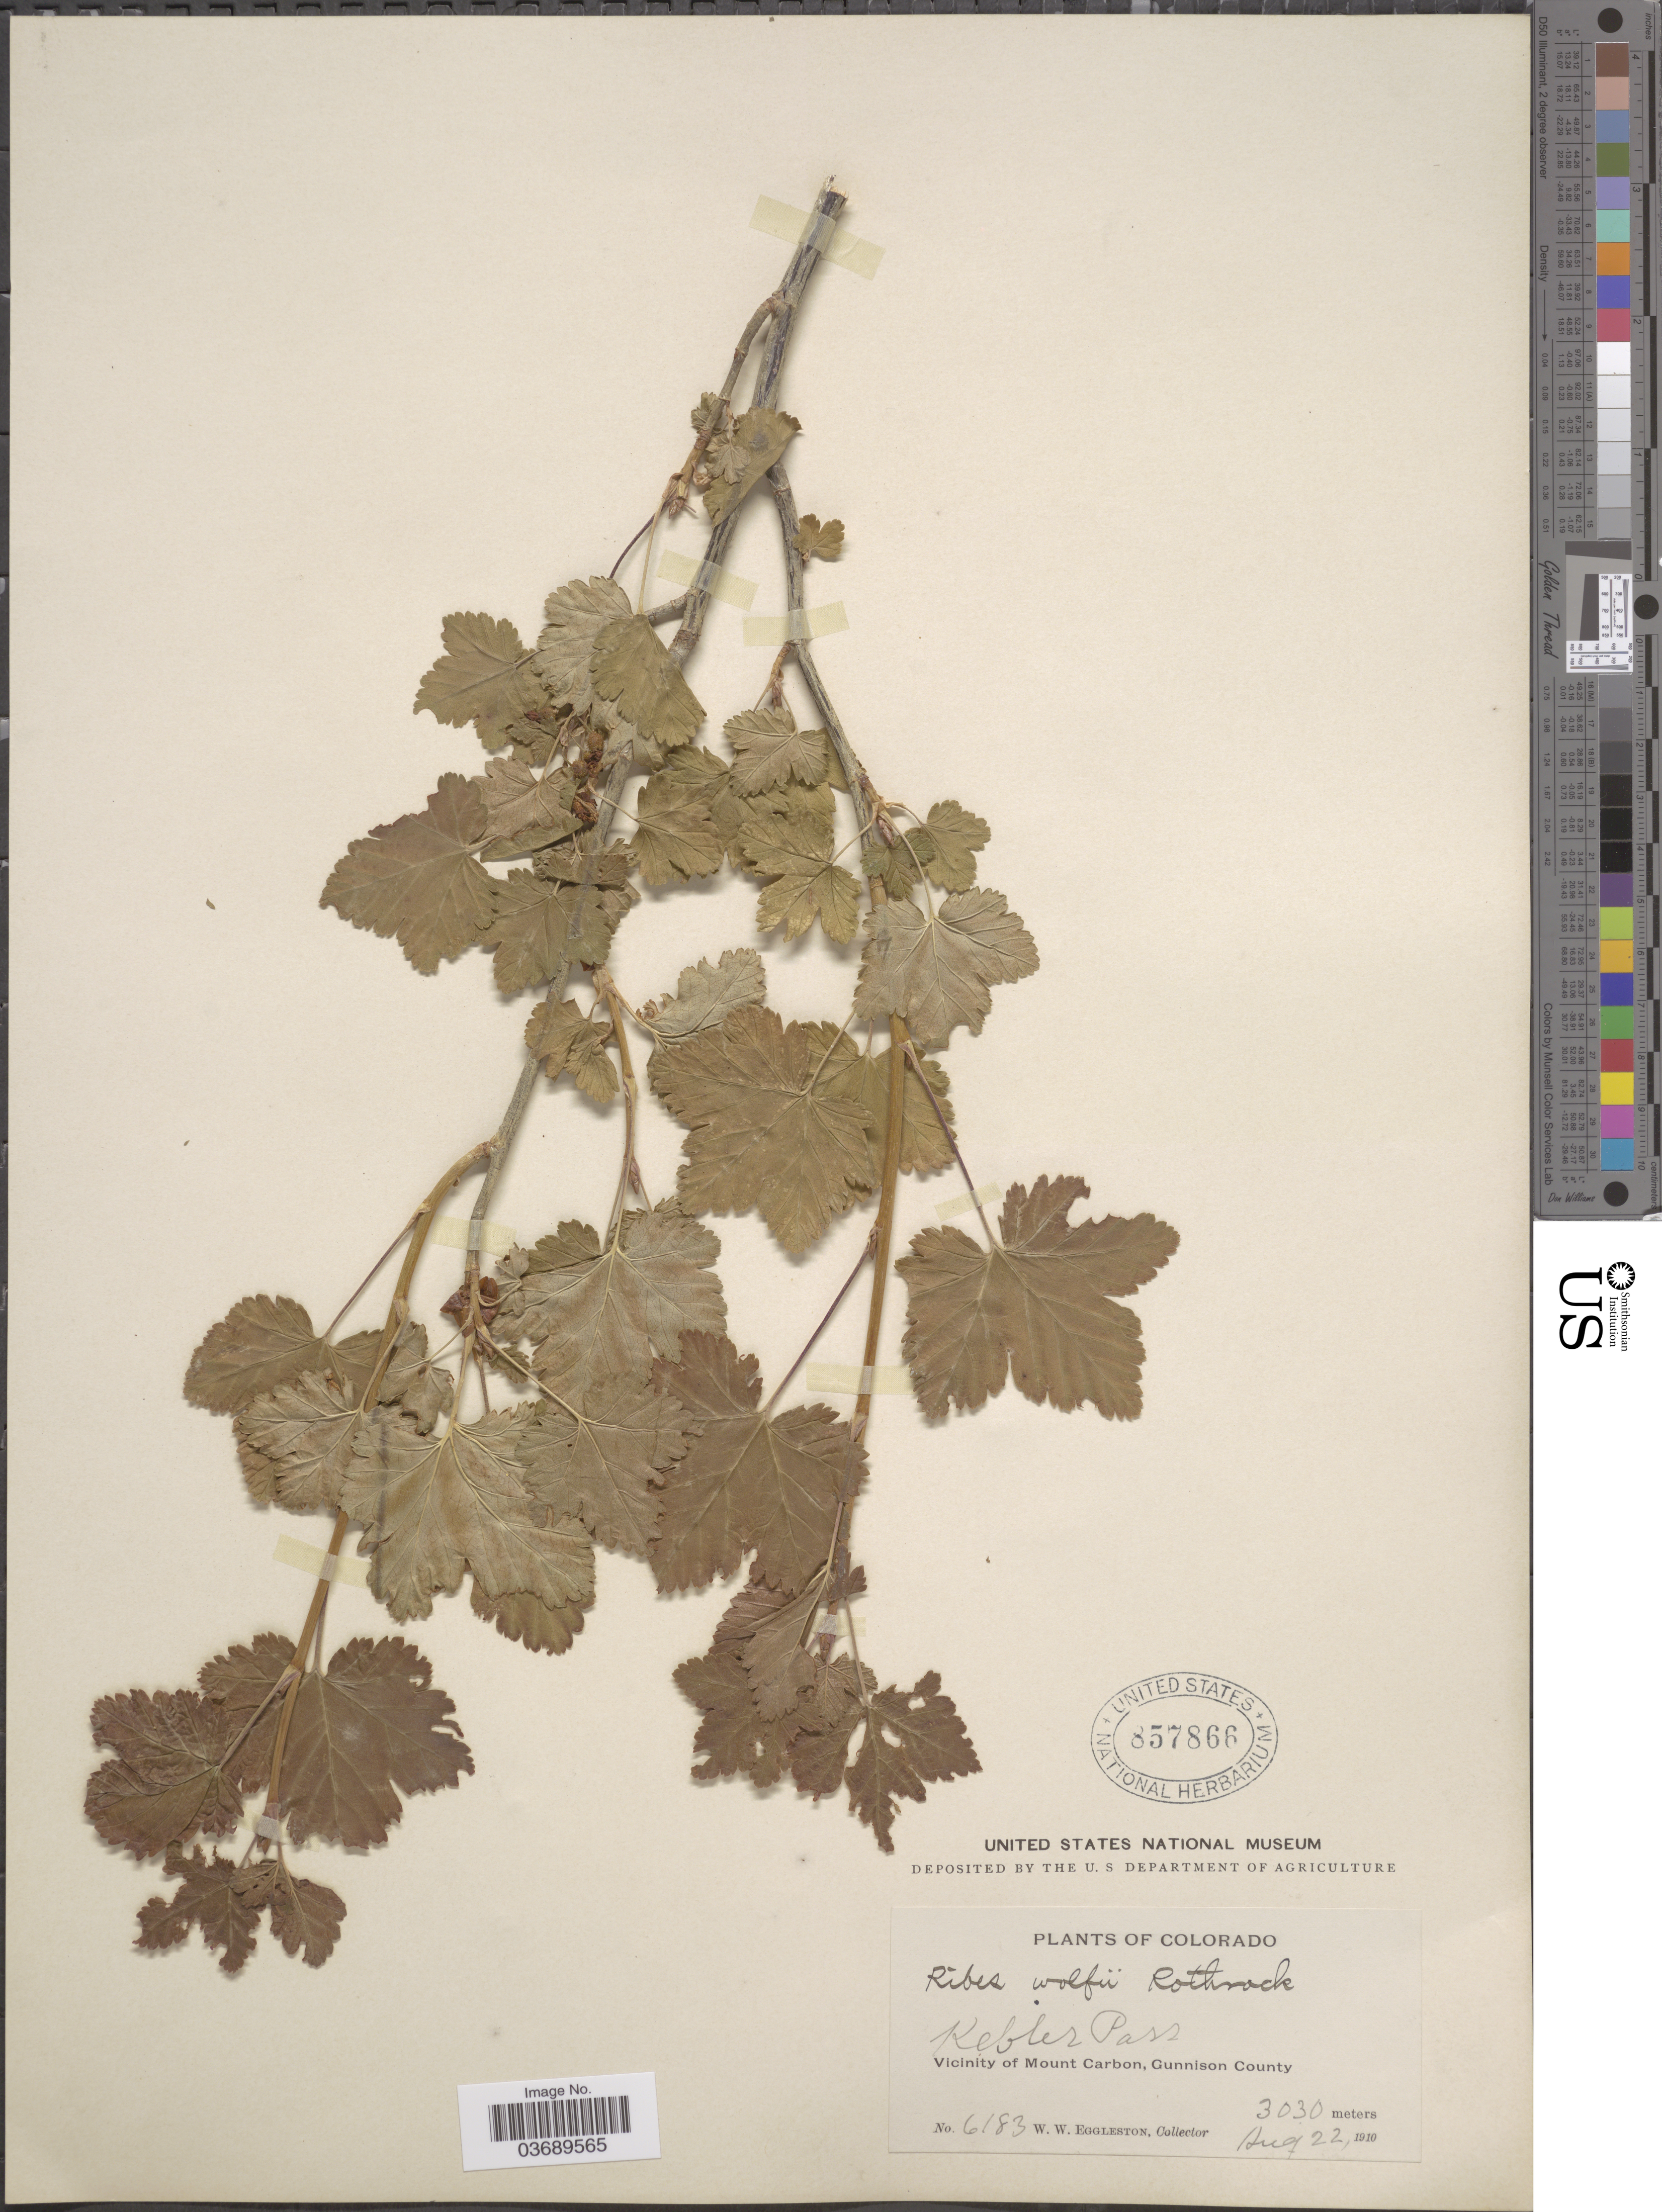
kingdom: Plantae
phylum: Tracheophyta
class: Magnoliopsida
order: Saxifragales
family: Grossulariaceae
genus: Ribes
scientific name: Ribes wolfii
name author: Rothr.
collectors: W. W. Eggleston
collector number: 6183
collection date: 1910-08-22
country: United States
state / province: Colorado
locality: Kebler Pass. Vicinity of Mount Carbon, Gunnison County.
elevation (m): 3030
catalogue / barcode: US 857866